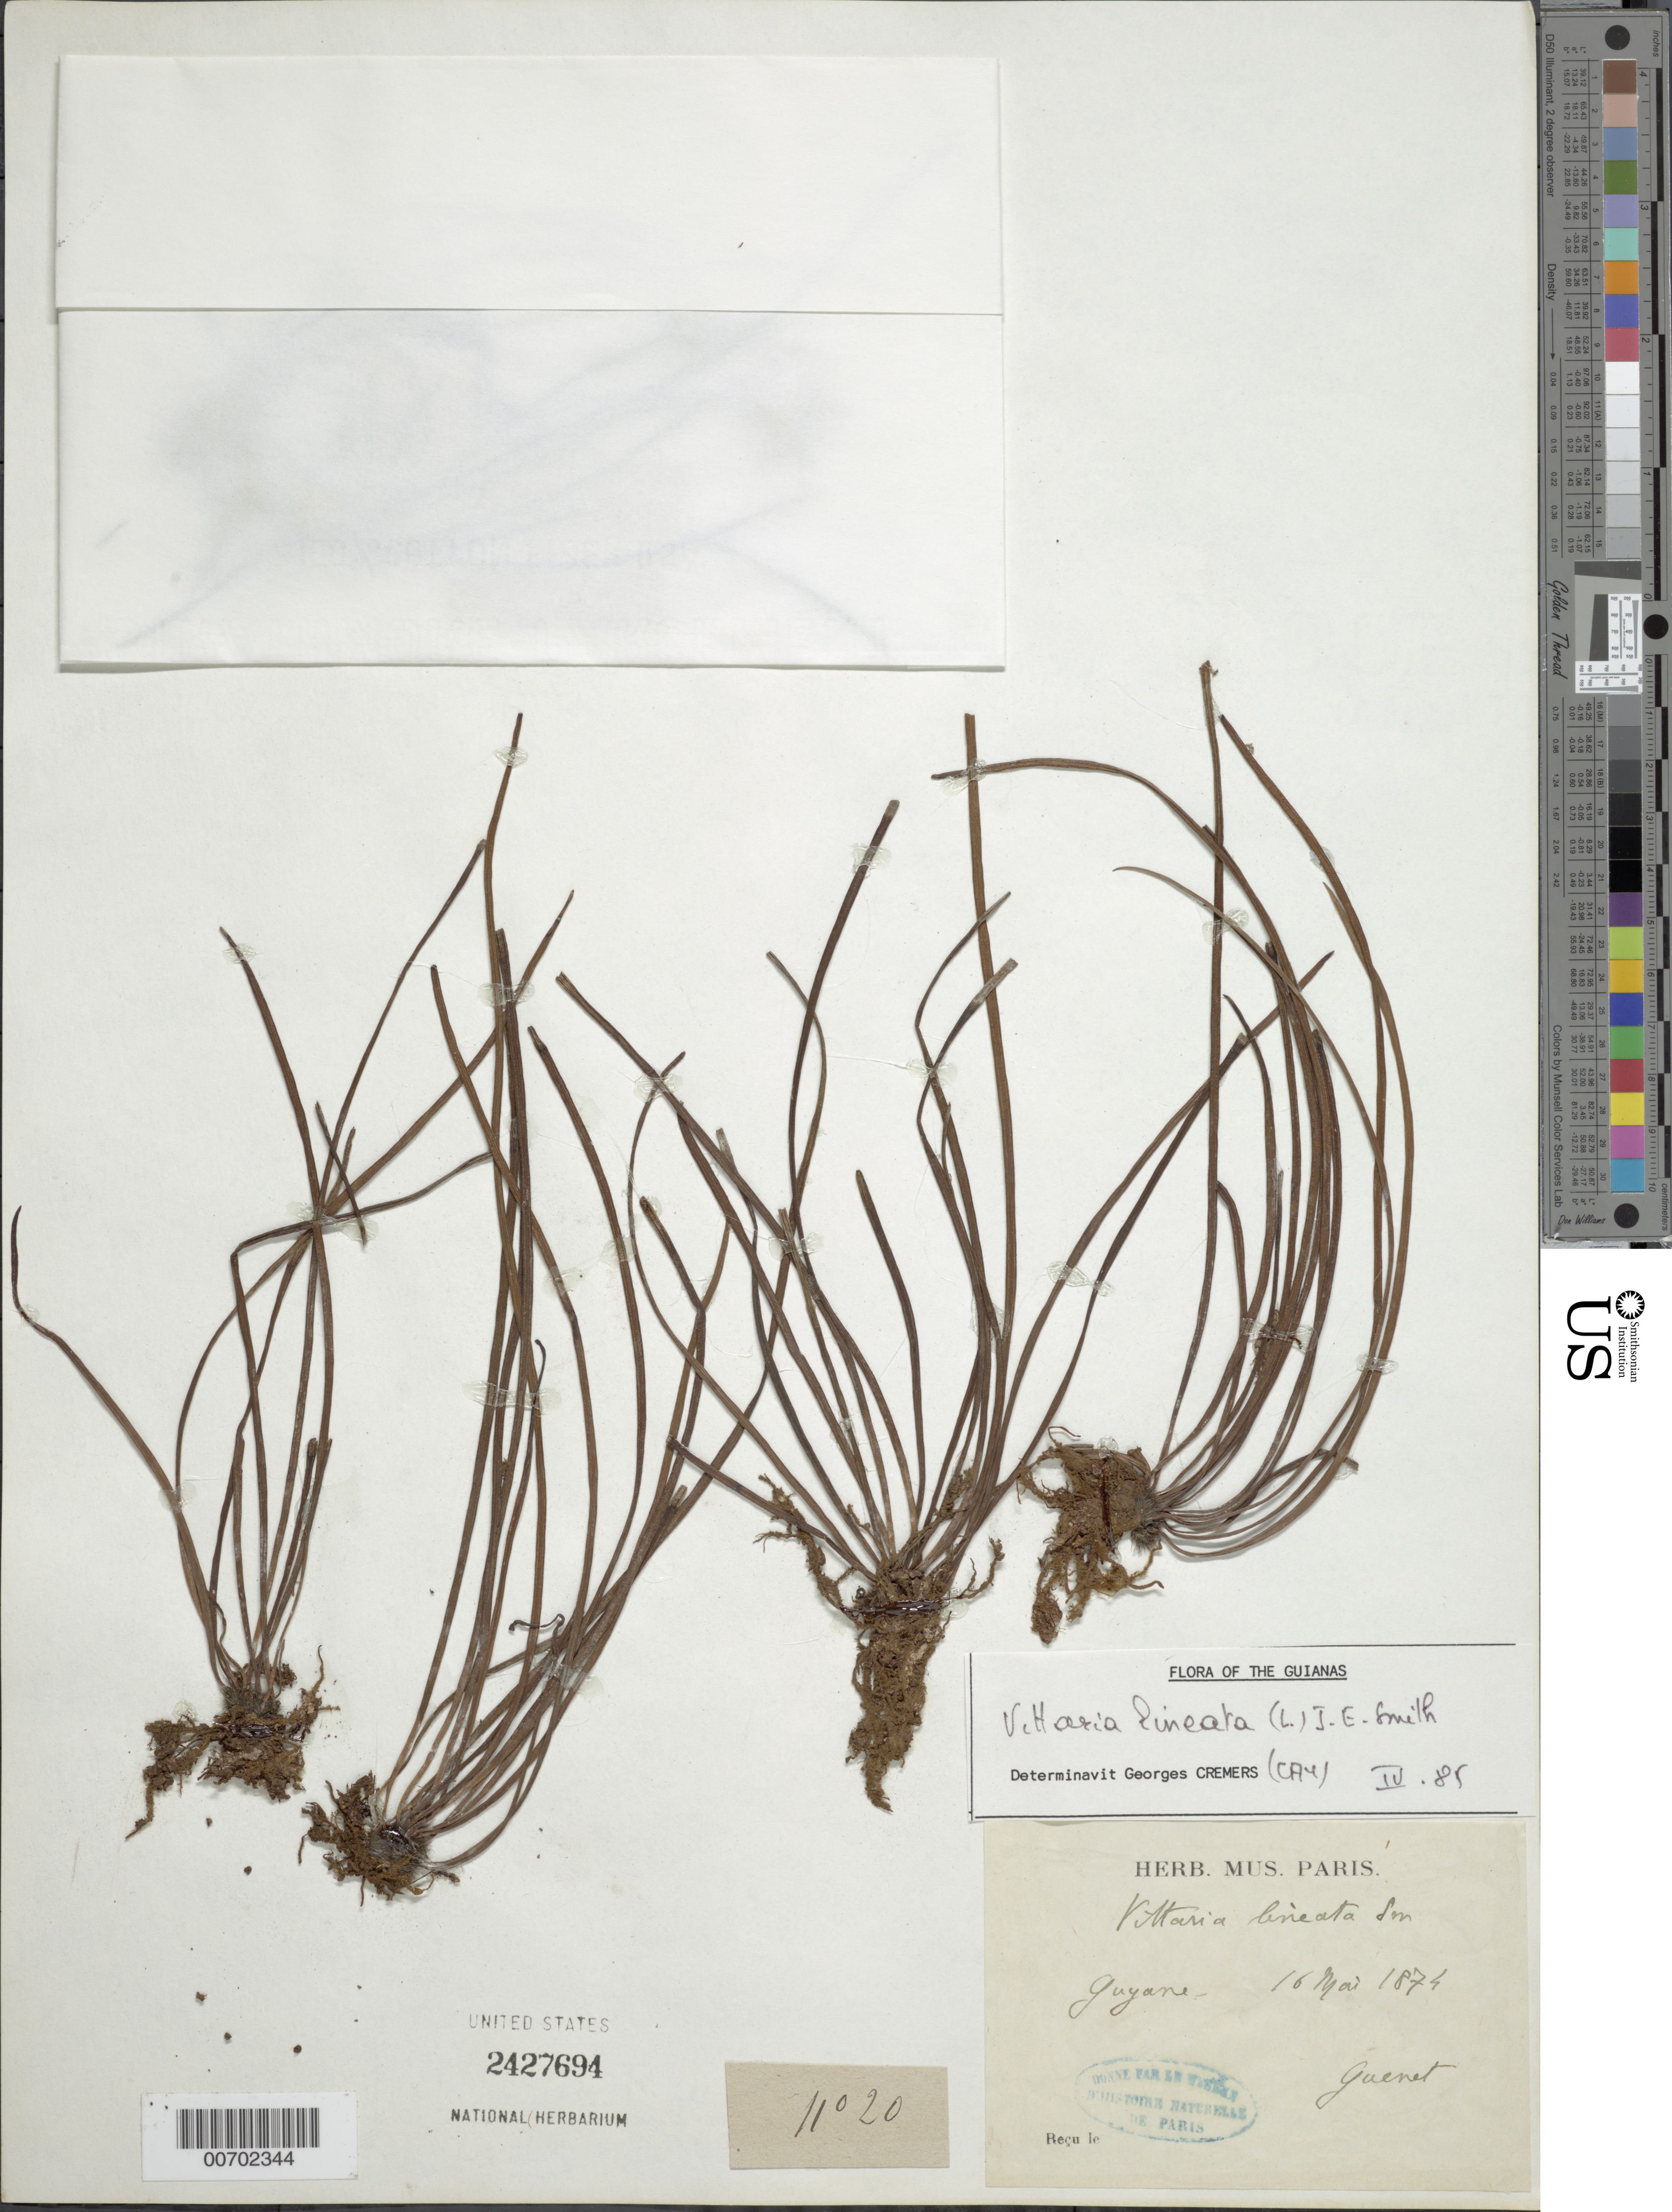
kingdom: Plantae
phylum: Tracheophyta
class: Polypodiopsida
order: Polypodiales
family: Pteridaceae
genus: Vittaria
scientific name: Vittaria lineata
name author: (L.) Sm.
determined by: Cremers, Georges A.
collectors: -. Guénet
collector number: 11020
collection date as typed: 16 May 1874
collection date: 1874-05-16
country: French Guiana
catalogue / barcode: US 2427694